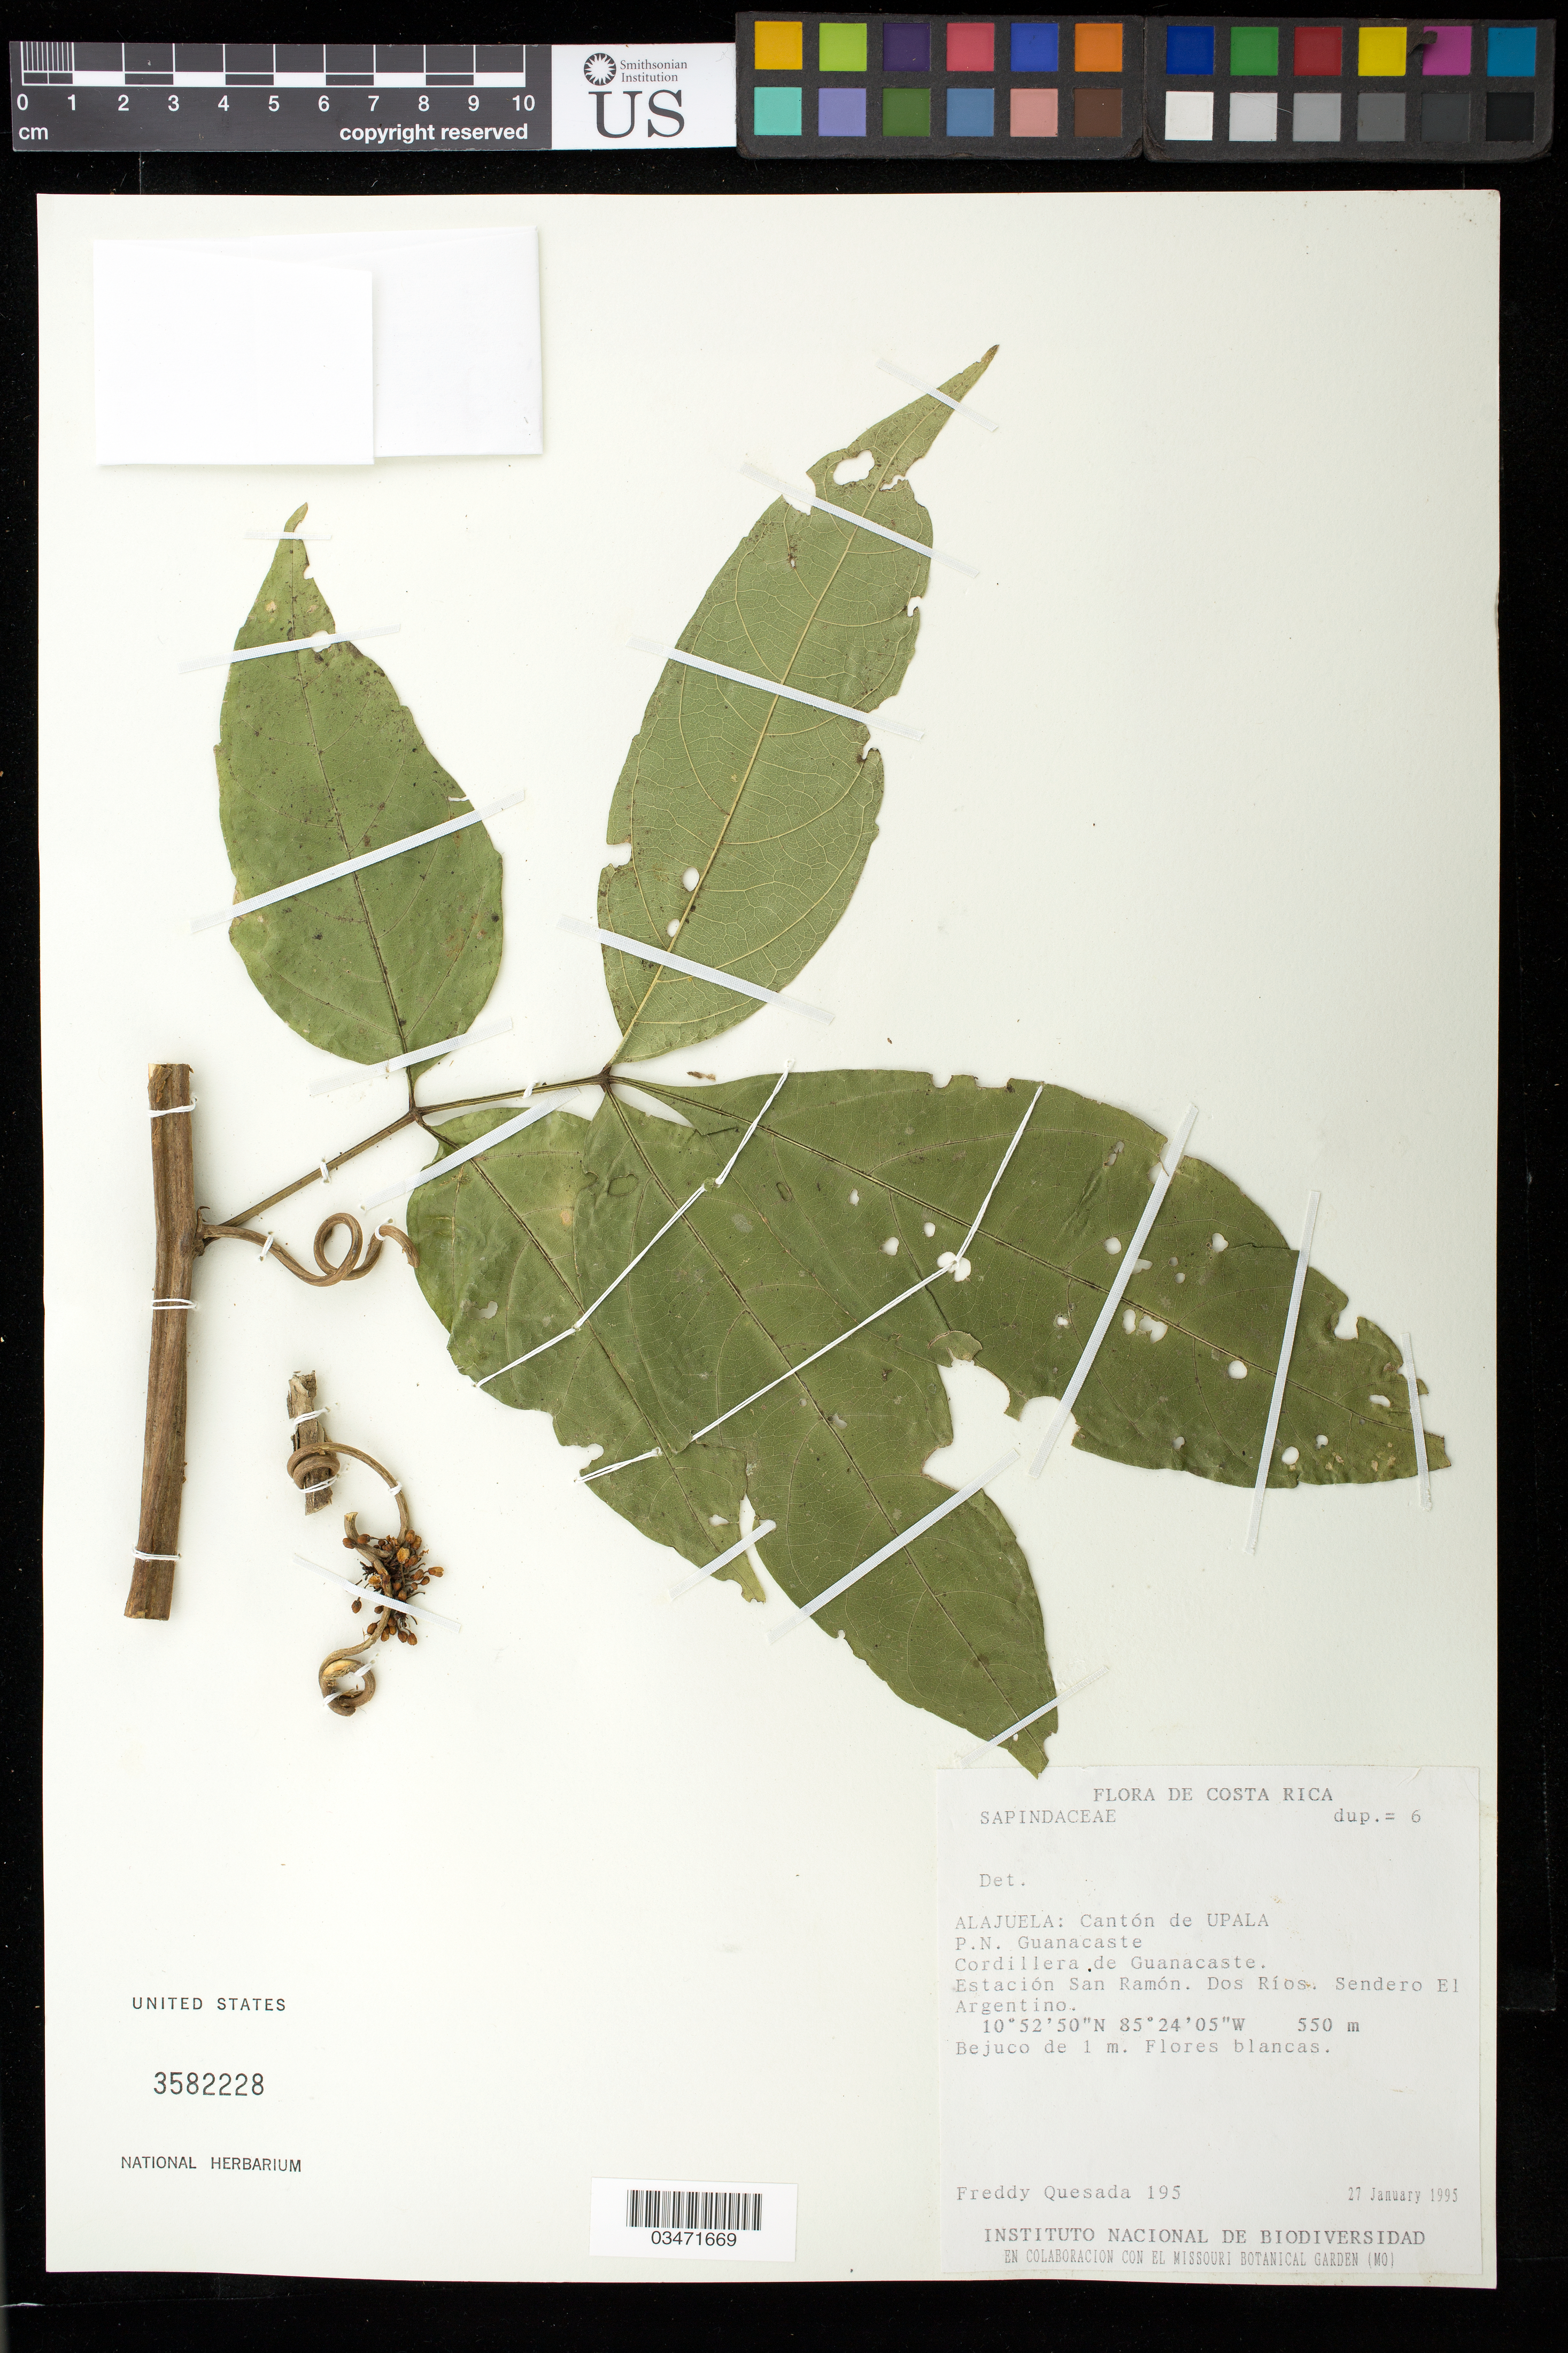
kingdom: Plantae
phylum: Tracheophyta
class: Magnoliopsida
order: Sapindales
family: Sapindaceae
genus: Paullinia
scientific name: Paullinia trisulca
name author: Radlk.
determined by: Acevedo-Rodriguez, P., (US), Smithsonian Institution - National Museum of Natural History (UNITED STATES)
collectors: F. Quesada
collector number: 195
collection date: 1995-01-27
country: Costa Rica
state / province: Alajuela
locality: Cantón de Upala. P.N. Guanacaste. Cordillera de Guanacaste. Estación San Ramón. Dos Ríos. Sendero El Argentino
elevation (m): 550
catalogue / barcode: US 3582228